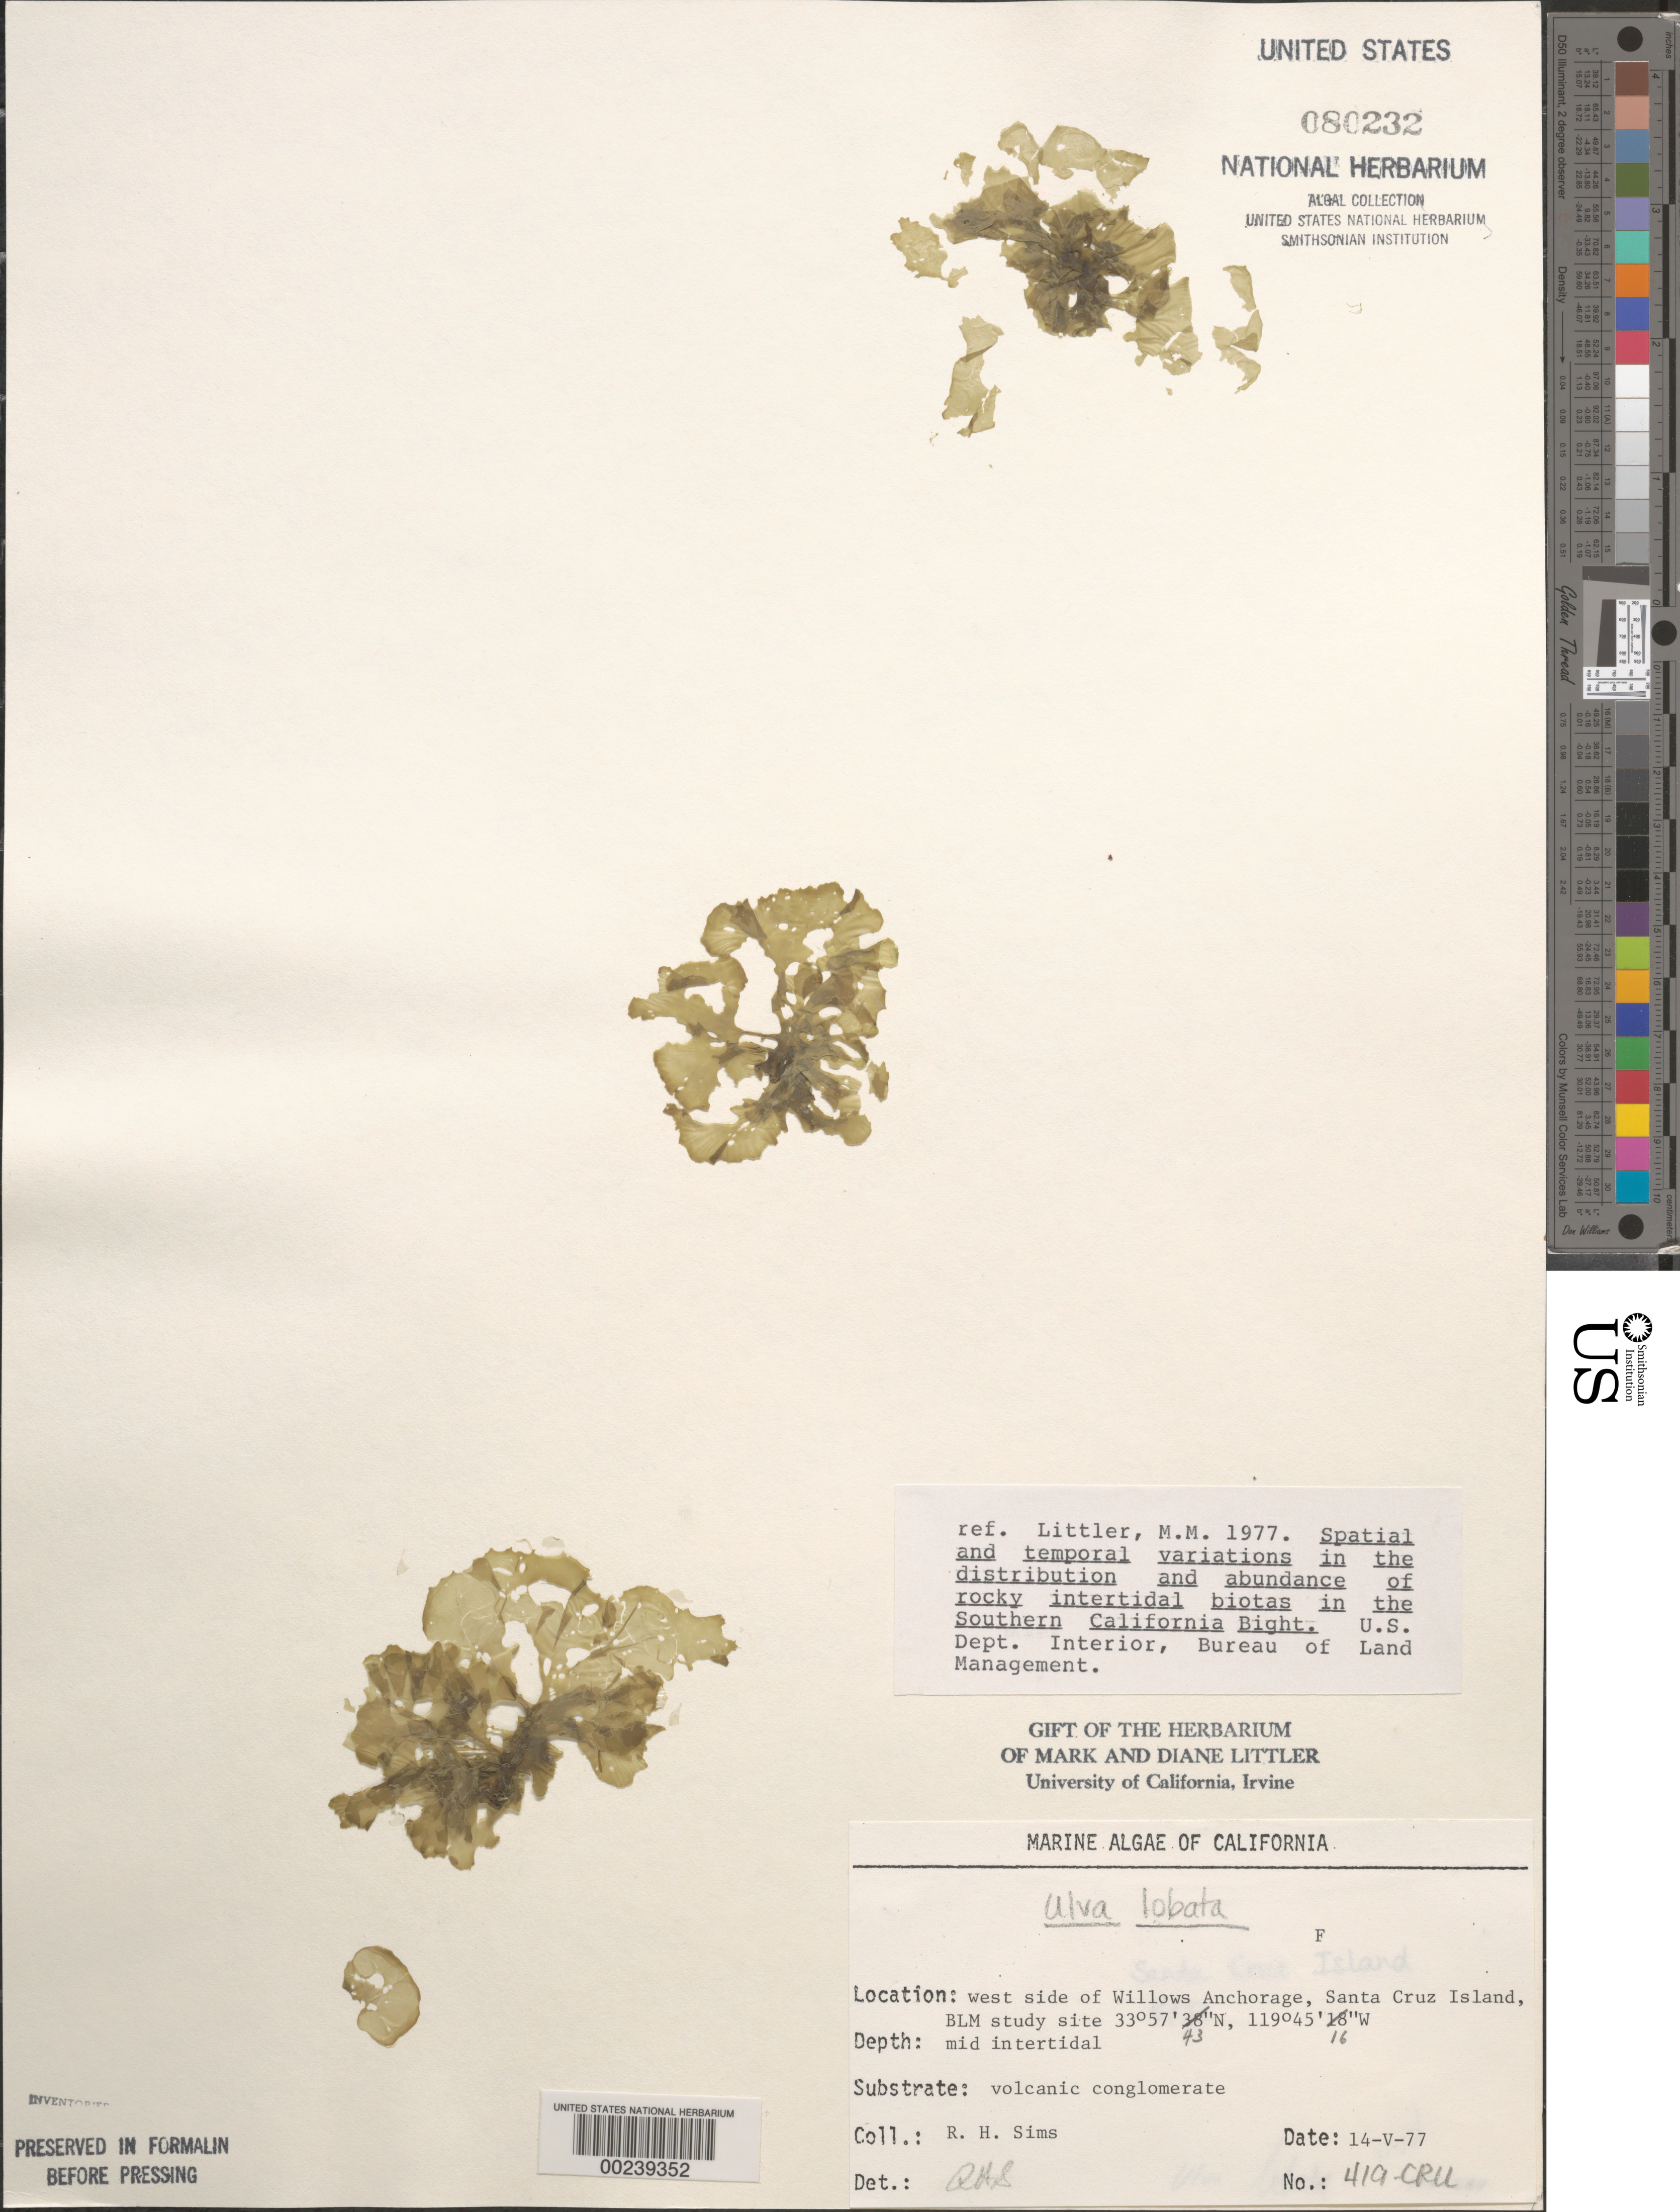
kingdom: Plantae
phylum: Chlorophyta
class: Ulvophyceae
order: Ulvales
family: Ulvaceae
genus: Ulva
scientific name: Ulva lactuca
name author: L.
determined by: Algae name updating Project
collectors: R. H. Sims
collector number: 419-cru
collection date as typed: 14 May 1977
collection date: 1977-05-14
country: United States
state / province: California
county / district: Santa Barbara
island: Santa Cruz Island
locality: Willows Anchorage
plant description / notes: BLM-SOCALBIGHT Rocky Intertidal Survey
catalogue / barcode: US 80232